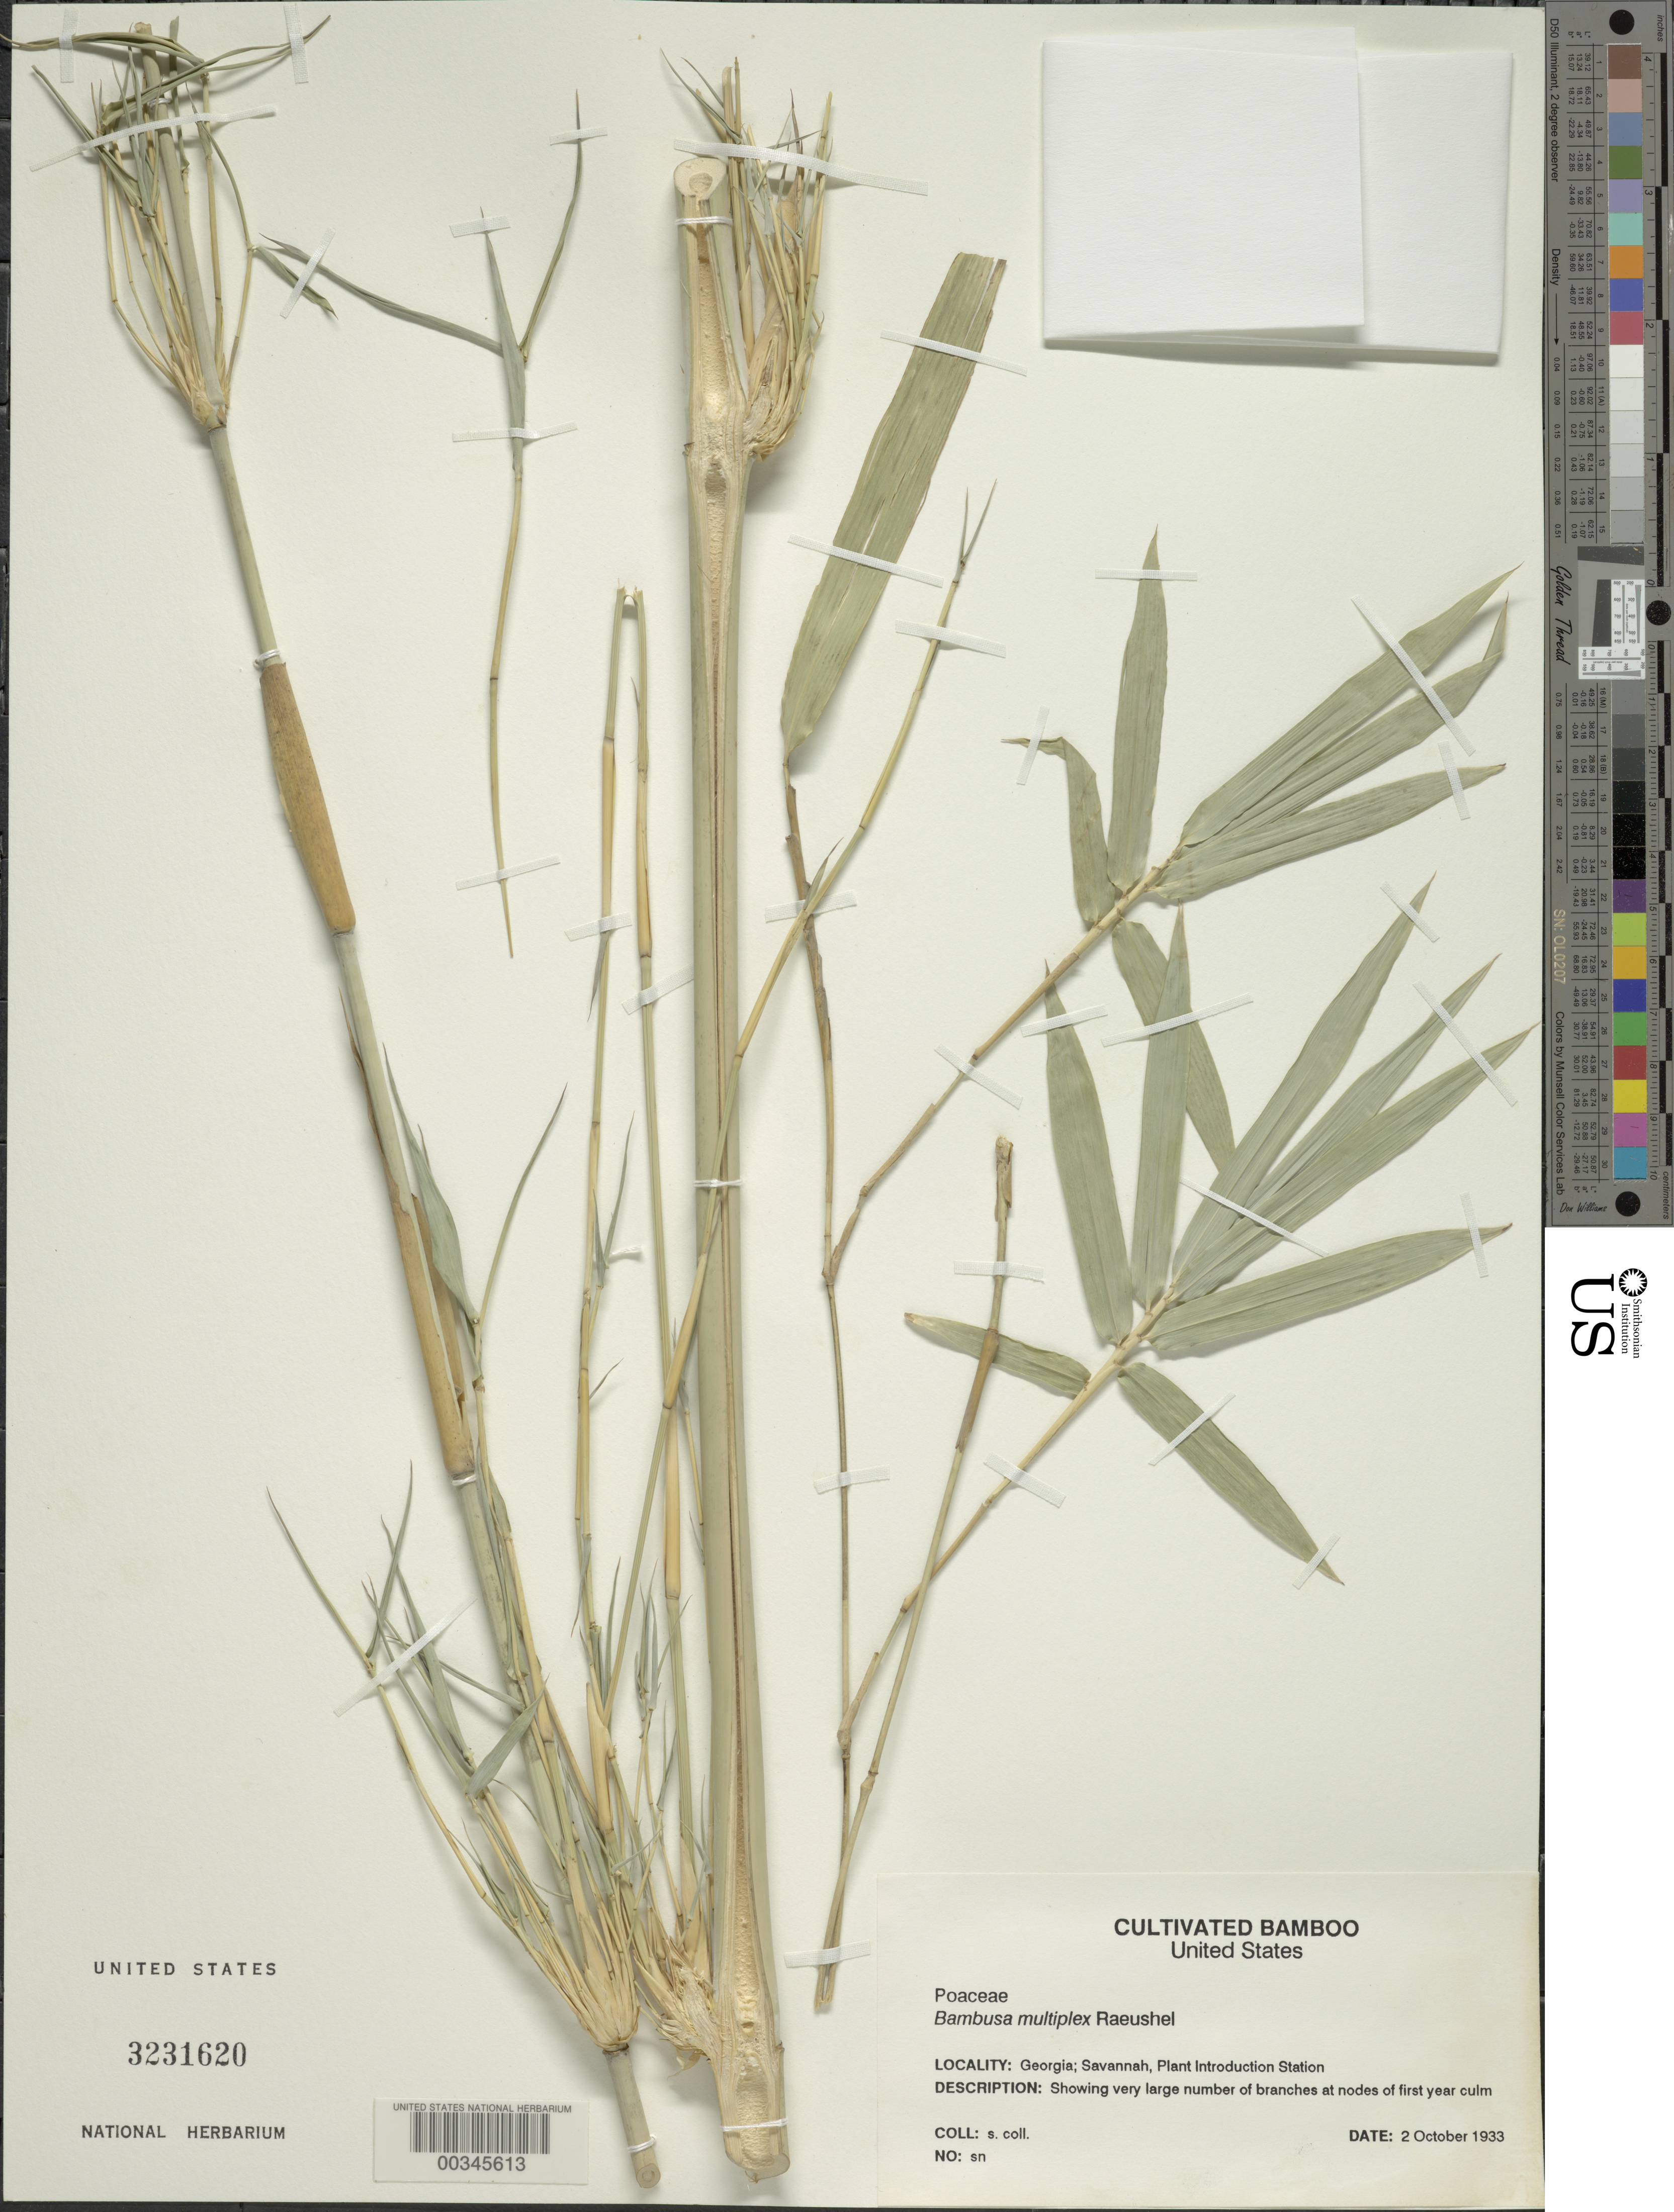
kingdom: Plantae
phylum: Tracheophyta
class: Liliopsida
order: Poales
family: Poaceae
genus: Bambusa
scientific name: Bambusa multiplex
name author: (Lour.) Raeusch. ex Schult. & Schult. f.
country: United States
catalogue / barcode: US 3231620